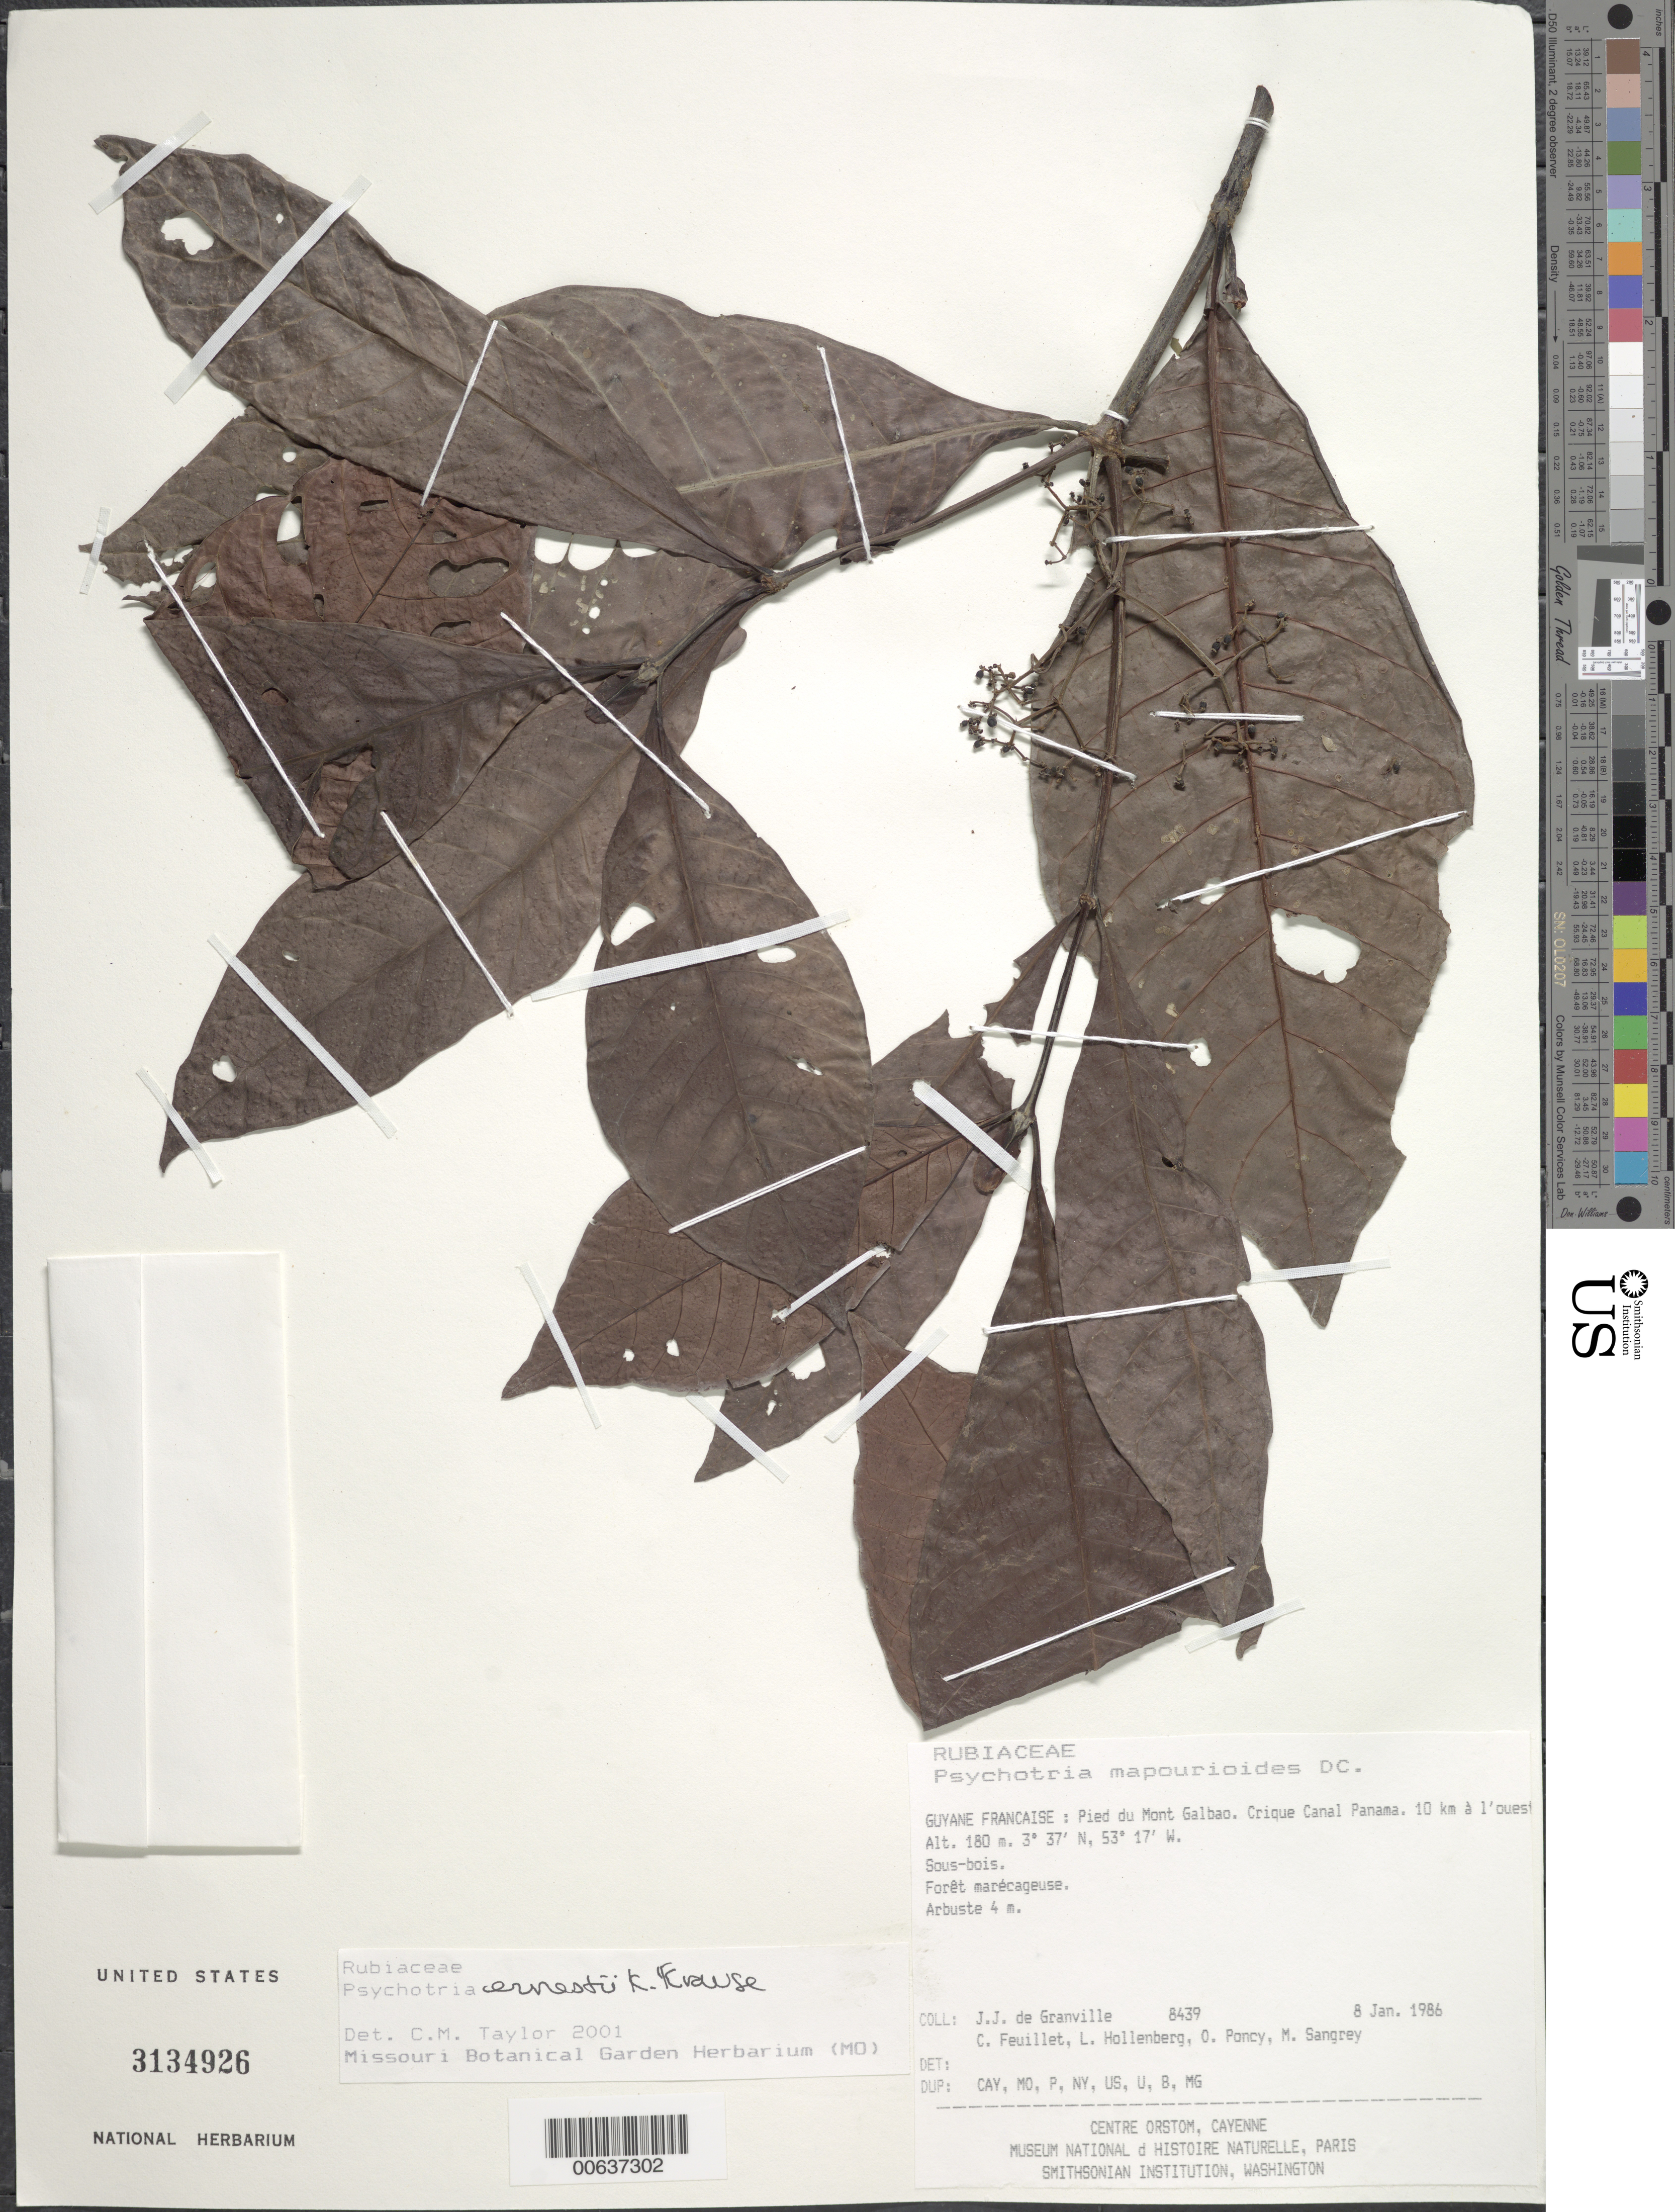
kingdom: Plantae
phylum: Tracheophyta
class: Magnoliopsida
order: Gentianales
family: Rubiaceae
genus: Psychotria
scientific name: Psychotria ernestii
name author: K. Krause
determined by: Taylor, Charlotte M.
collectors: J.-J. de Granville, C. Feuillet, L. Hollenberg, O. Poncy & M. S. Sangrey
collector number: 8439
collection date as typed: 8-Jan-86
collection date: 1986-01-08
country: French Guiana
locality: Pied du Mont Galbao. Crique Canal Panama. 10 km à l'ouest de Saül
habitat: Sous-bois; forêt marécageuse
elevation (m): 180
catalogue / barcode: US 3134926